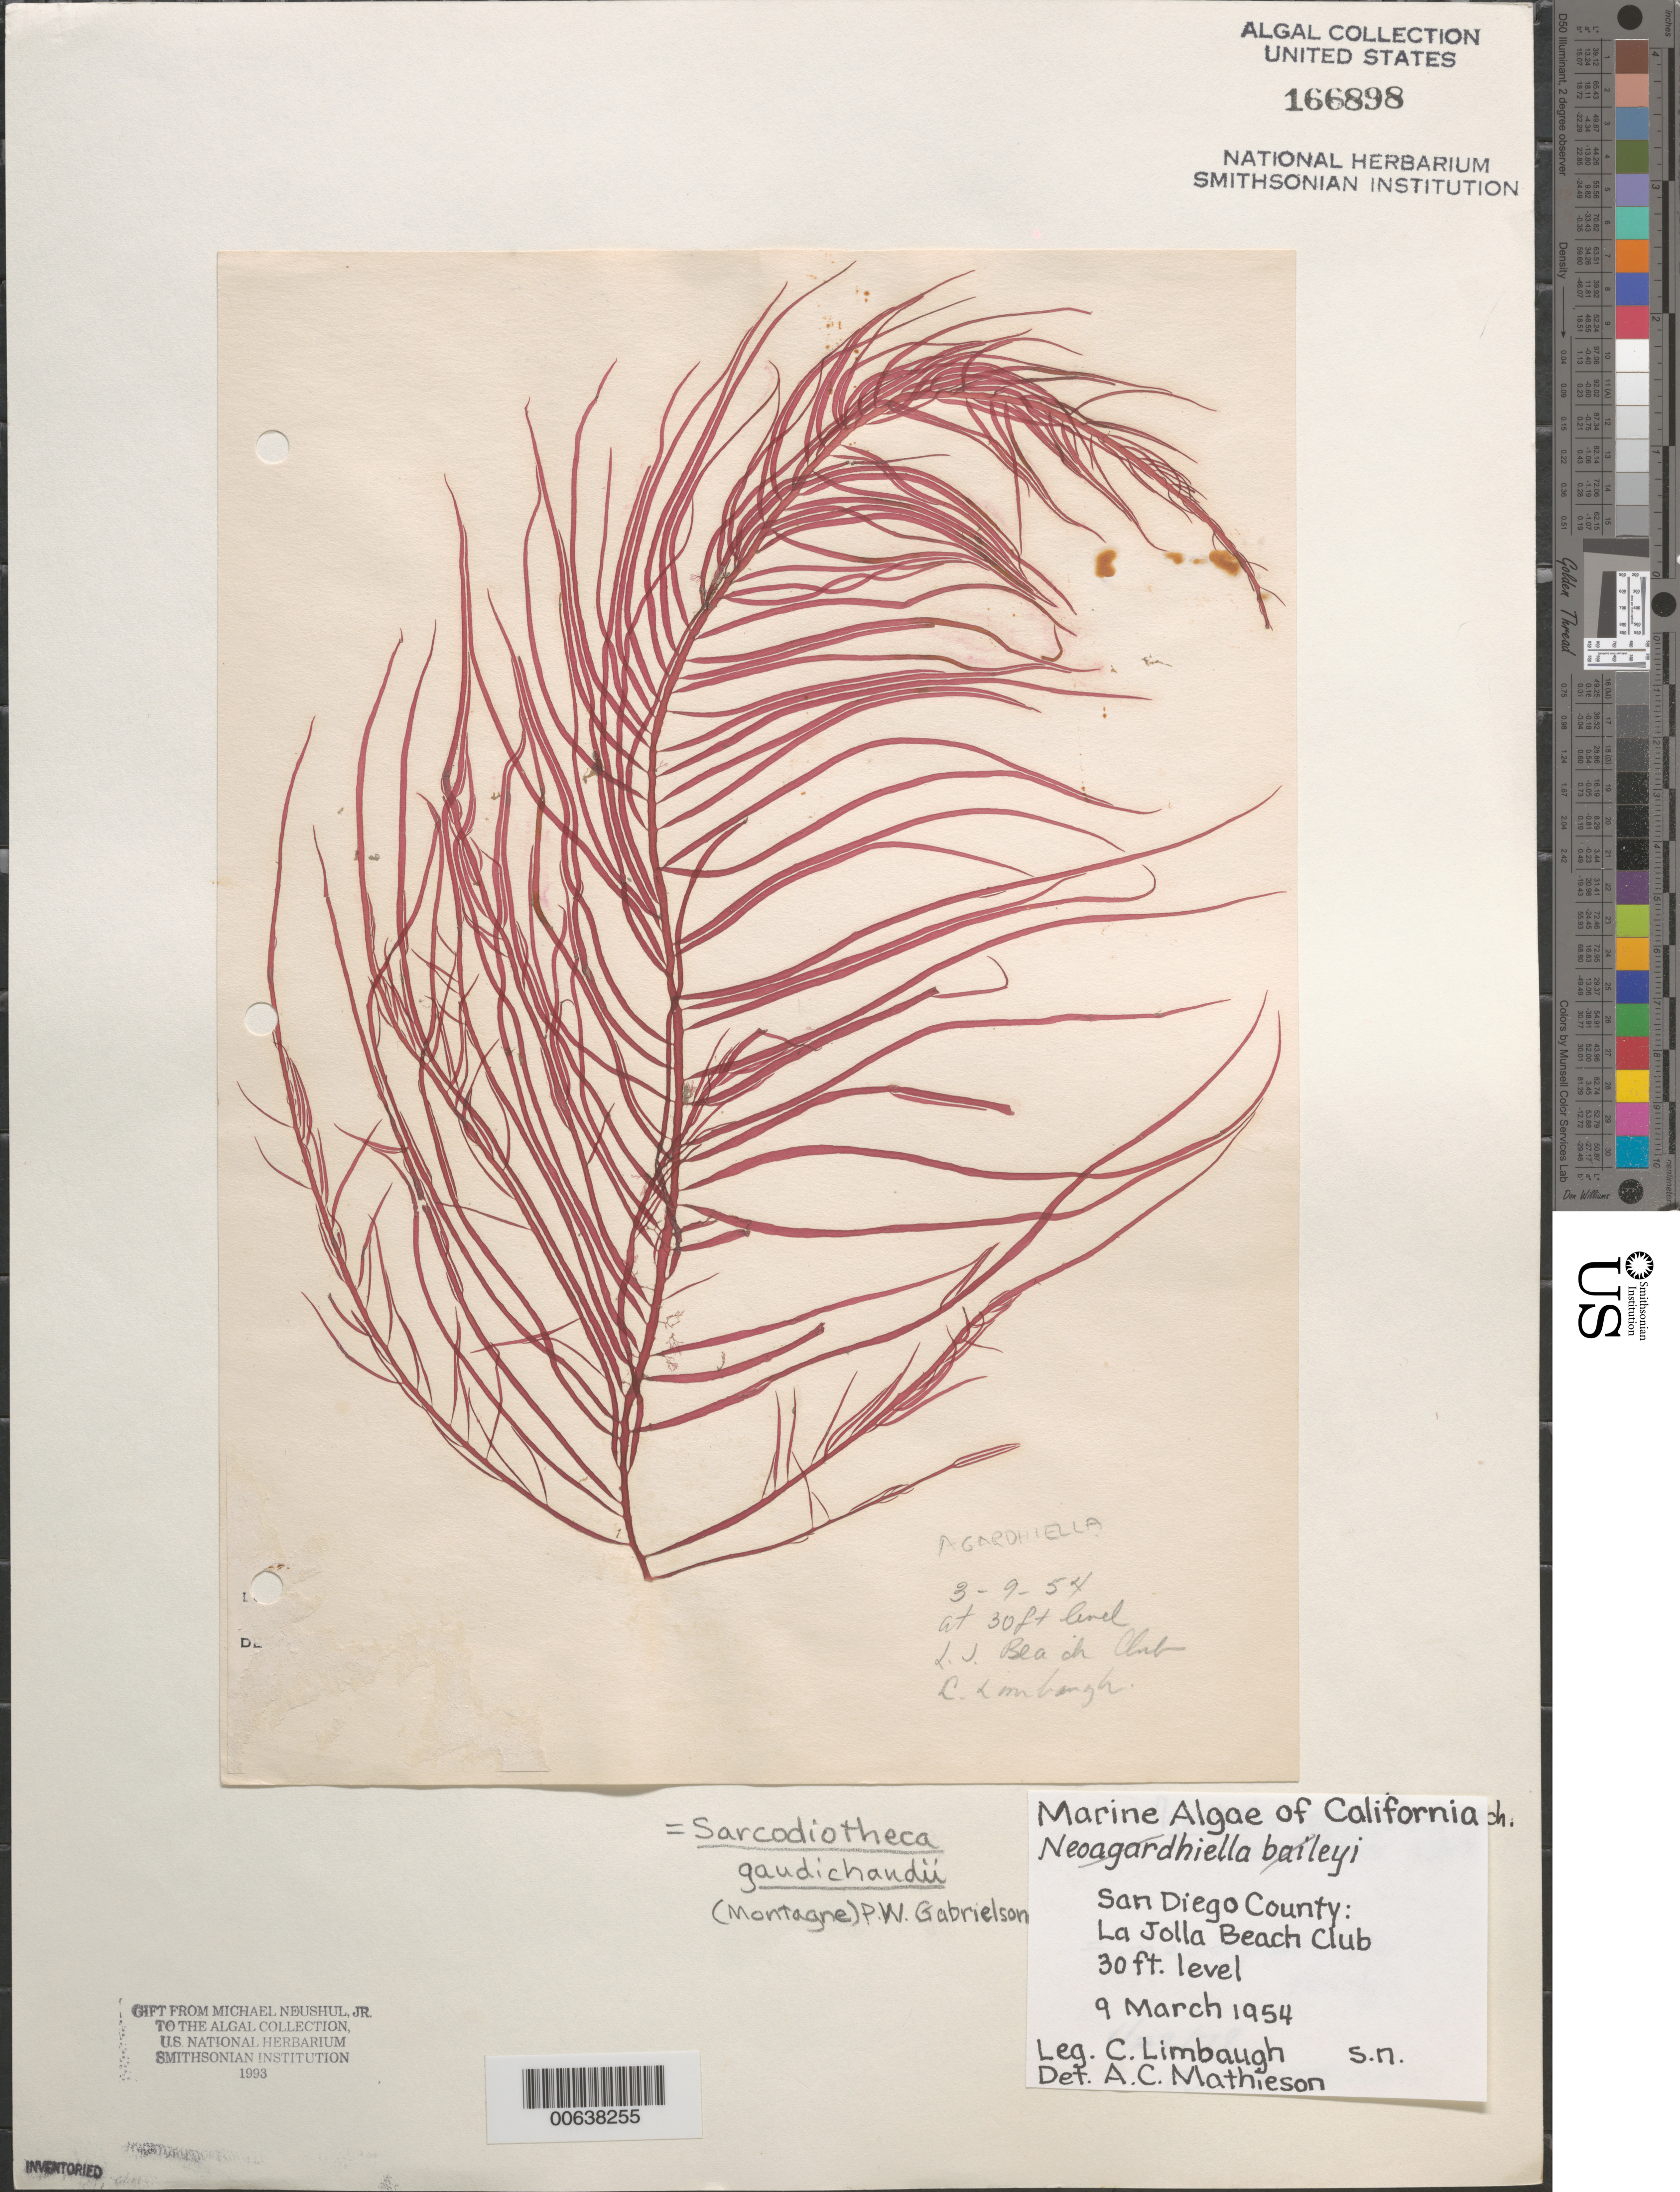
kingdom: Plantae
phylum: Rhodophyta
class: Florideophyceae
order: Gigartinales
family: Solieriaceae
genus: Sarcodiotheca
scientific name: Sarcodiotheca gaudichaudii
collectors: C. Limbaugh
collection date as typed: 09 Mar 1954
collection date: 1954-03-09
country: United States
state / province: California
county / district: San Diego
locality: La Jolla Beach Club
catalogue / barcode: US 166898